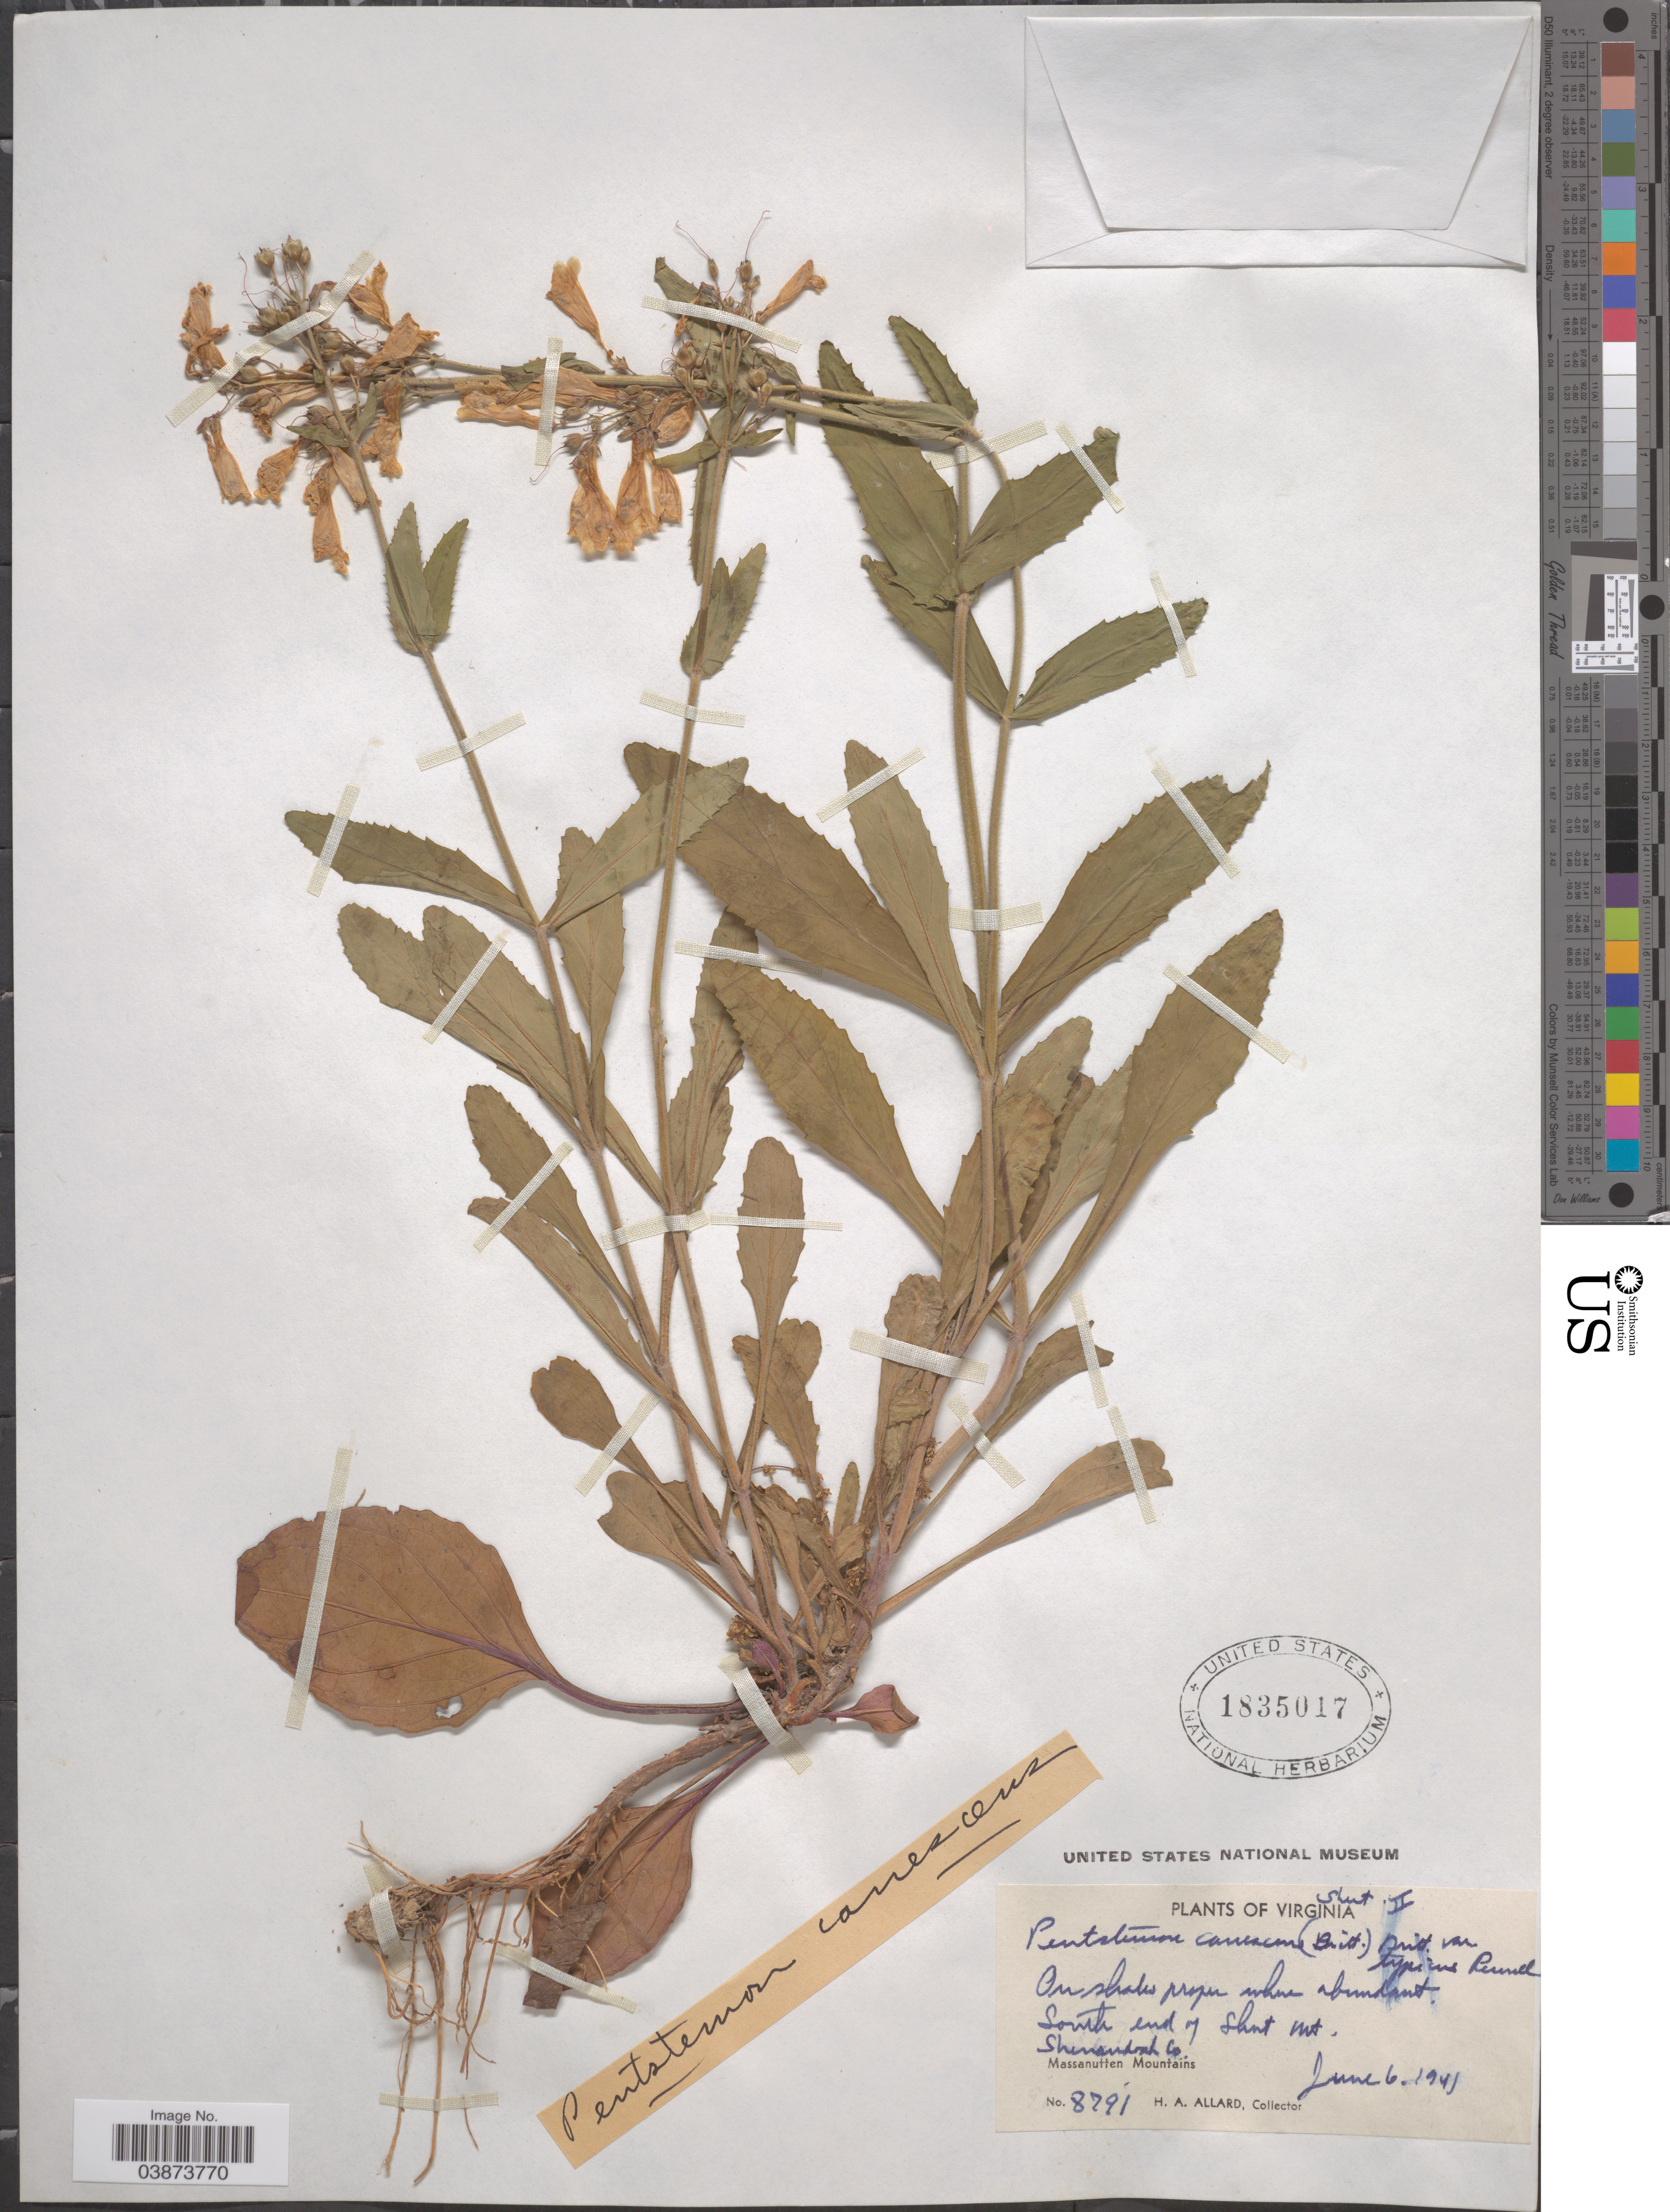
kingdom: Plantae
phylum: Tracheophyta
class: Magnoliopsida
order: Lamiales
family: Plantaginaceae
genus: Penstemon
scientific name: Penstemon canescens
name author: L.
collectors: H. A. Allard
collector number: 8791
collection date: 1941-06-06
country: United States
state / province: Virginia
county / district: Shenandoah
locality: South end of Short Mt. Shenandoah Co. Massanutten Mountains.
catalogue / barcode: US 1835017